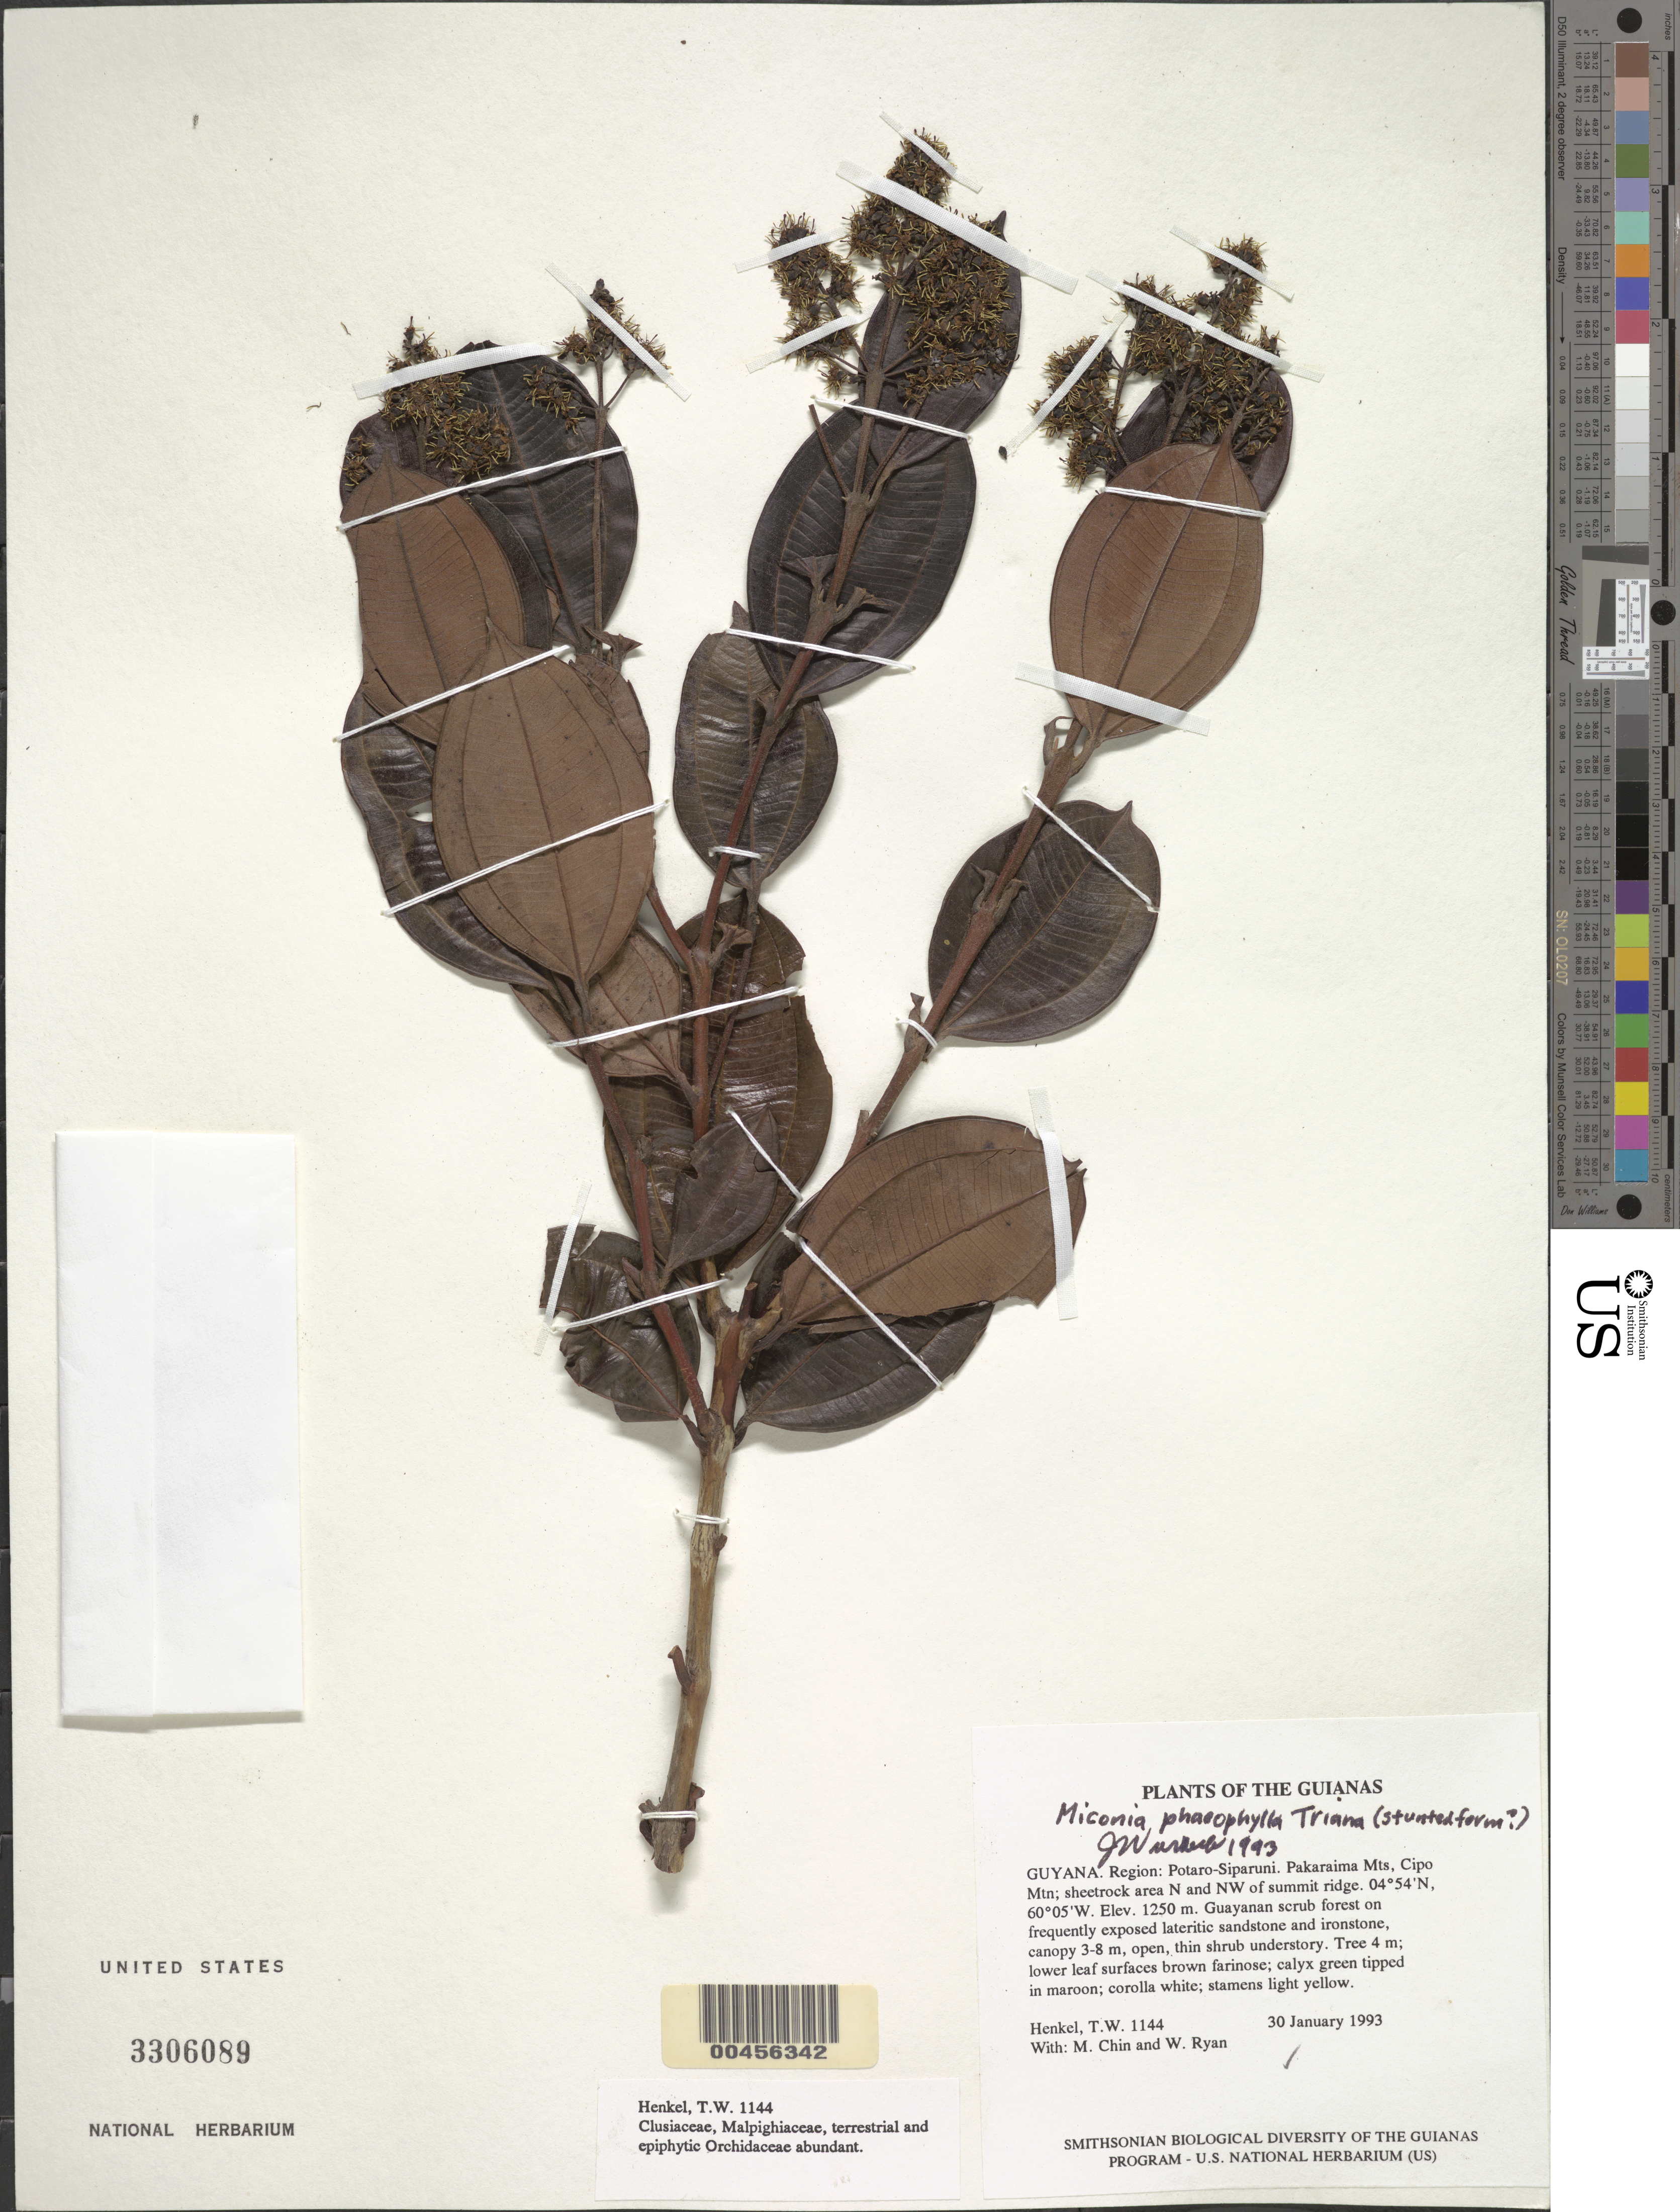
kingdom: Plantae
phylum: Tracheophyta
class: Magnoliopsida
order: Myrtales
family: Melastomataceae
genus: Miconia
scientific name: Miconia phaeophylla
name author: Triana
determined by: Wurdack, John J., (US), US (UNITED STATES)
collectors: T. Henkel, M. Chin & W. Ryan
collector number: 1144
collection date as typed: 30 January 1993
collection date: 1993-01-30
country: Guyana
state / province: Potaro-Siparuni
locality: Pakaraima Mts, Cipo Mtn; sheetrock area N and NW of summit ridge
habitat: Guayanan scrub forest on frequently exposed lateritic sandstone and ironstone, canopy 3-8 m, open, thin shrub understory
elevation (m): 1250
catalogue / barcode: US 3306089